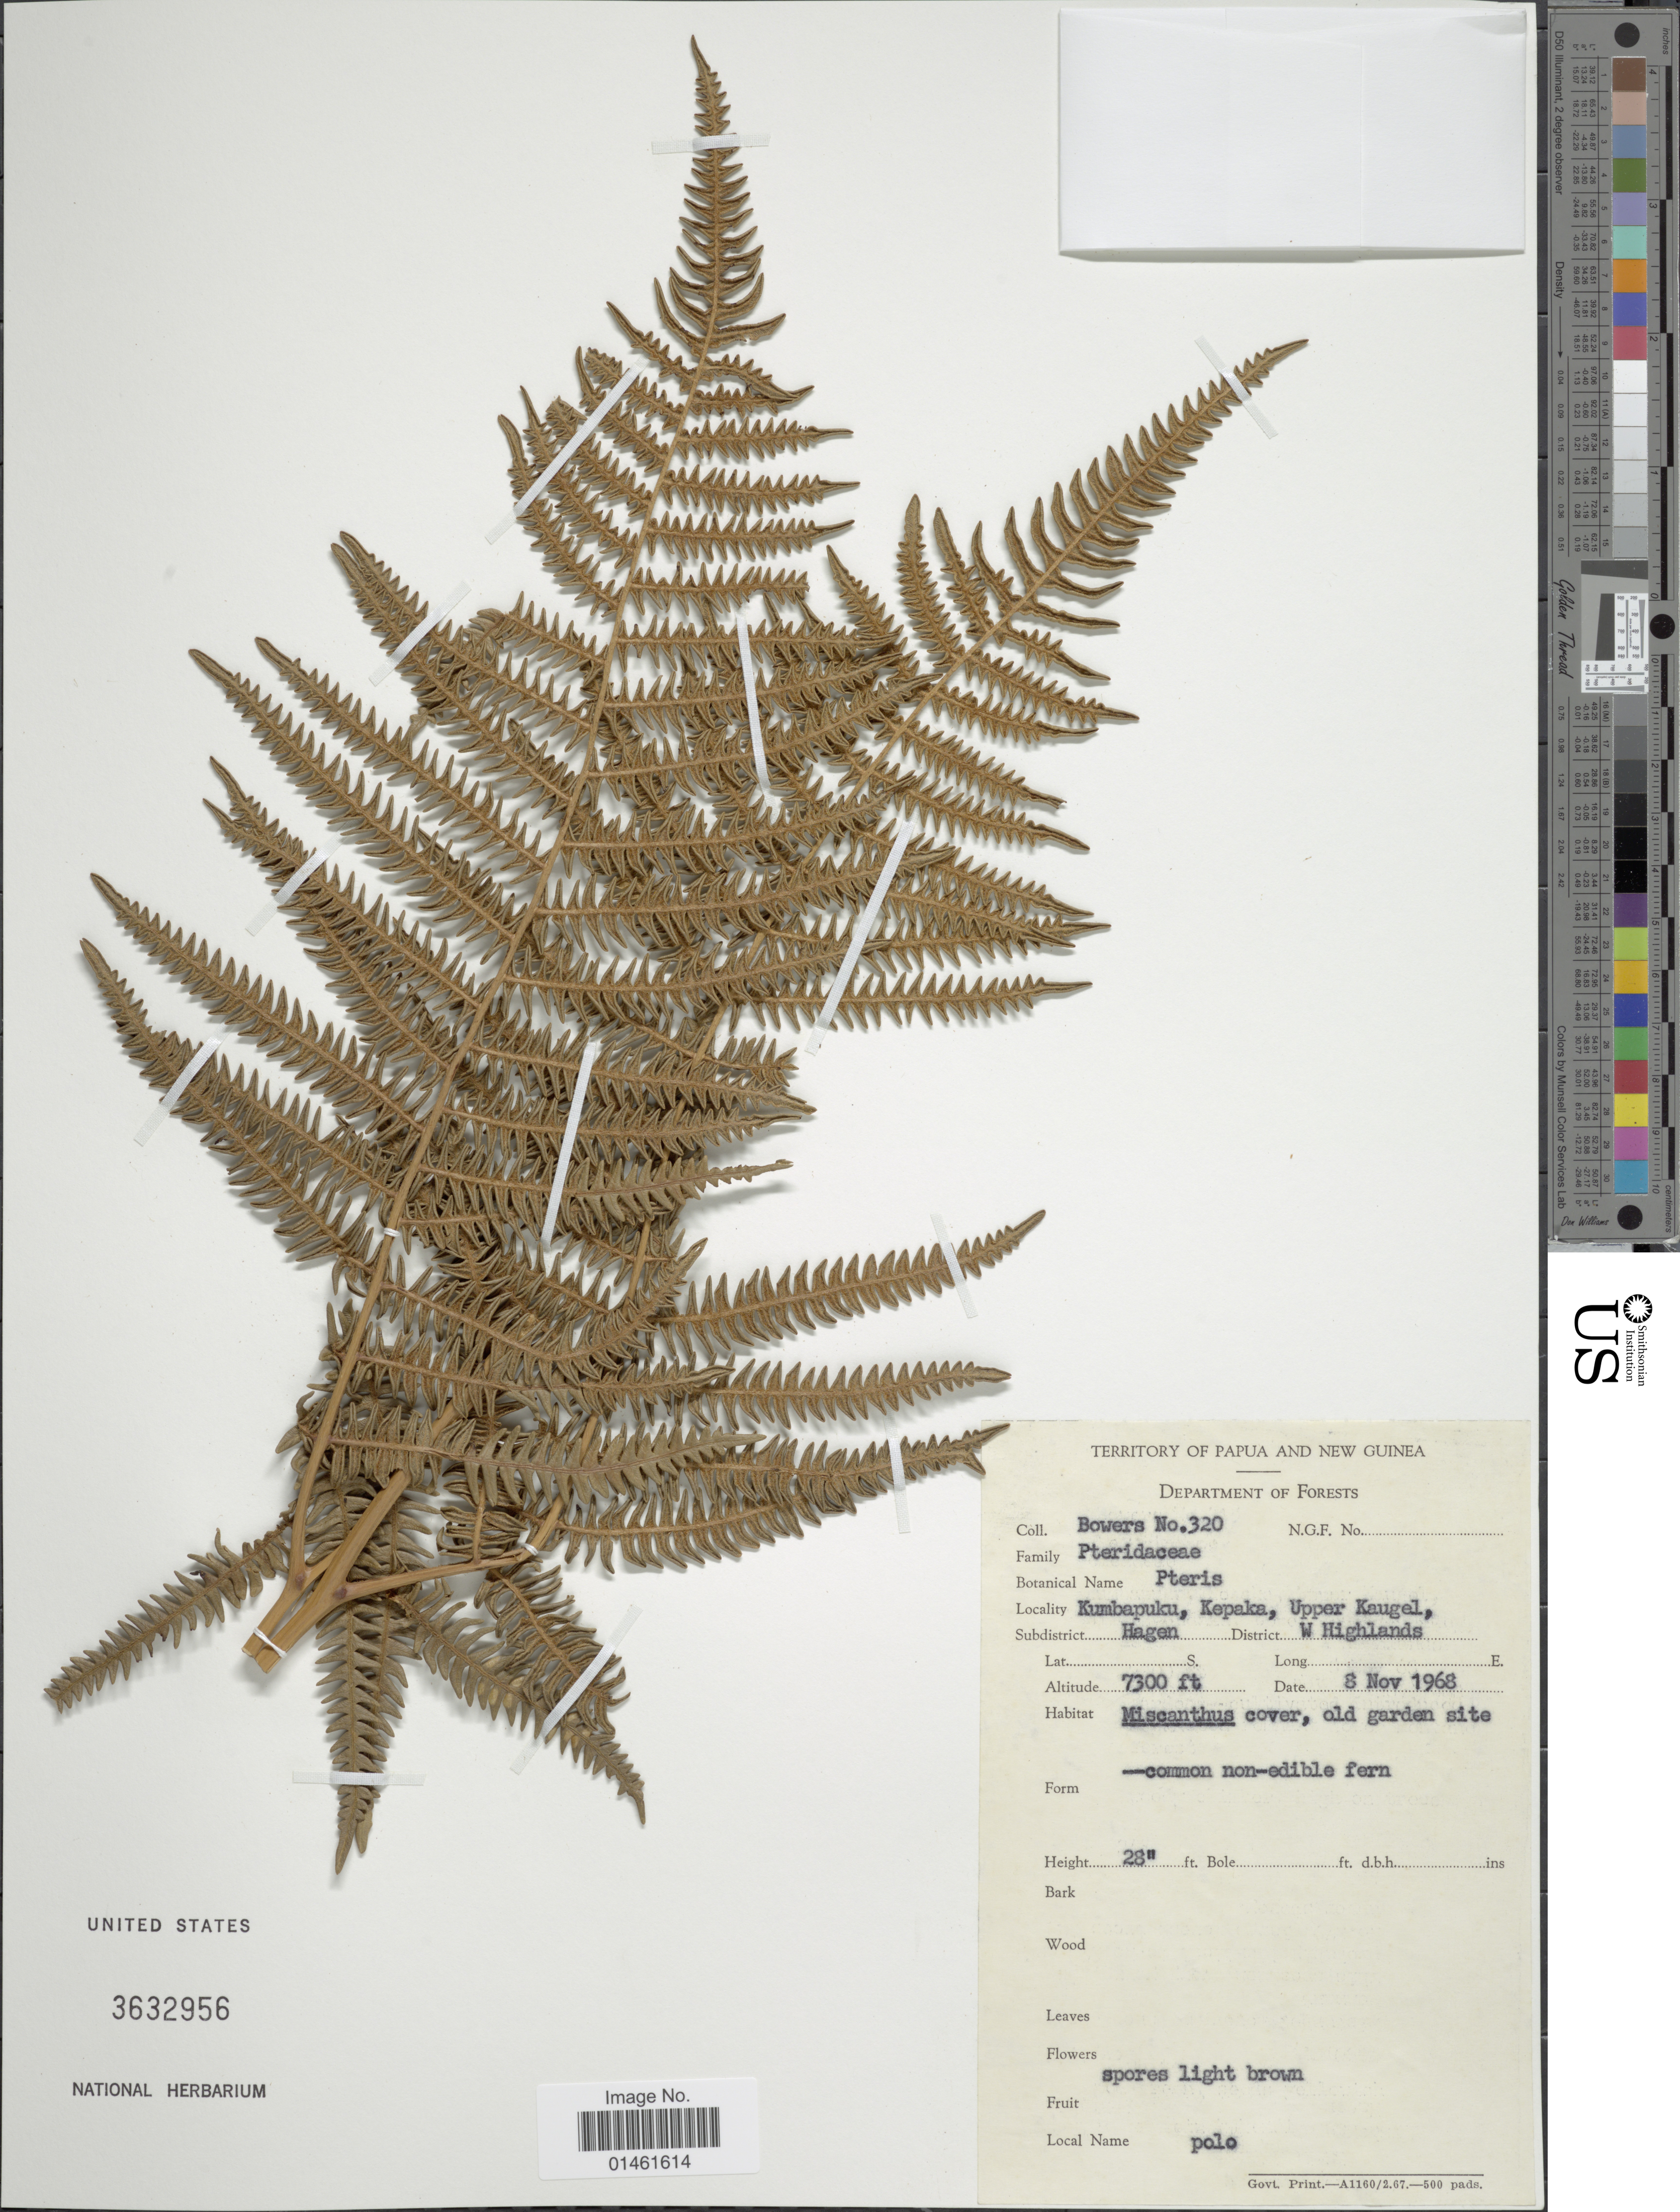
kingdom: Plantae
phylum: Tracheophyta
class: Polypodiopsida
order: Polypodiales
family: Dennstaedtiaceae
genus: Pteridium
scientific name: Pteridium aquilinum var. yarrabense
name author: Domin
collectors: -. Bowers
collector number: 320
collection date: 1968-11-08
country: Papua New Guinea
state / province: Western Highlands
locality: Kumbapuku, Kepaka, Upper Kaugel, Subdistrict, Hagen, District, W. Highlands,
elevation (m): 2225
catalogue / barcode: US 3632956